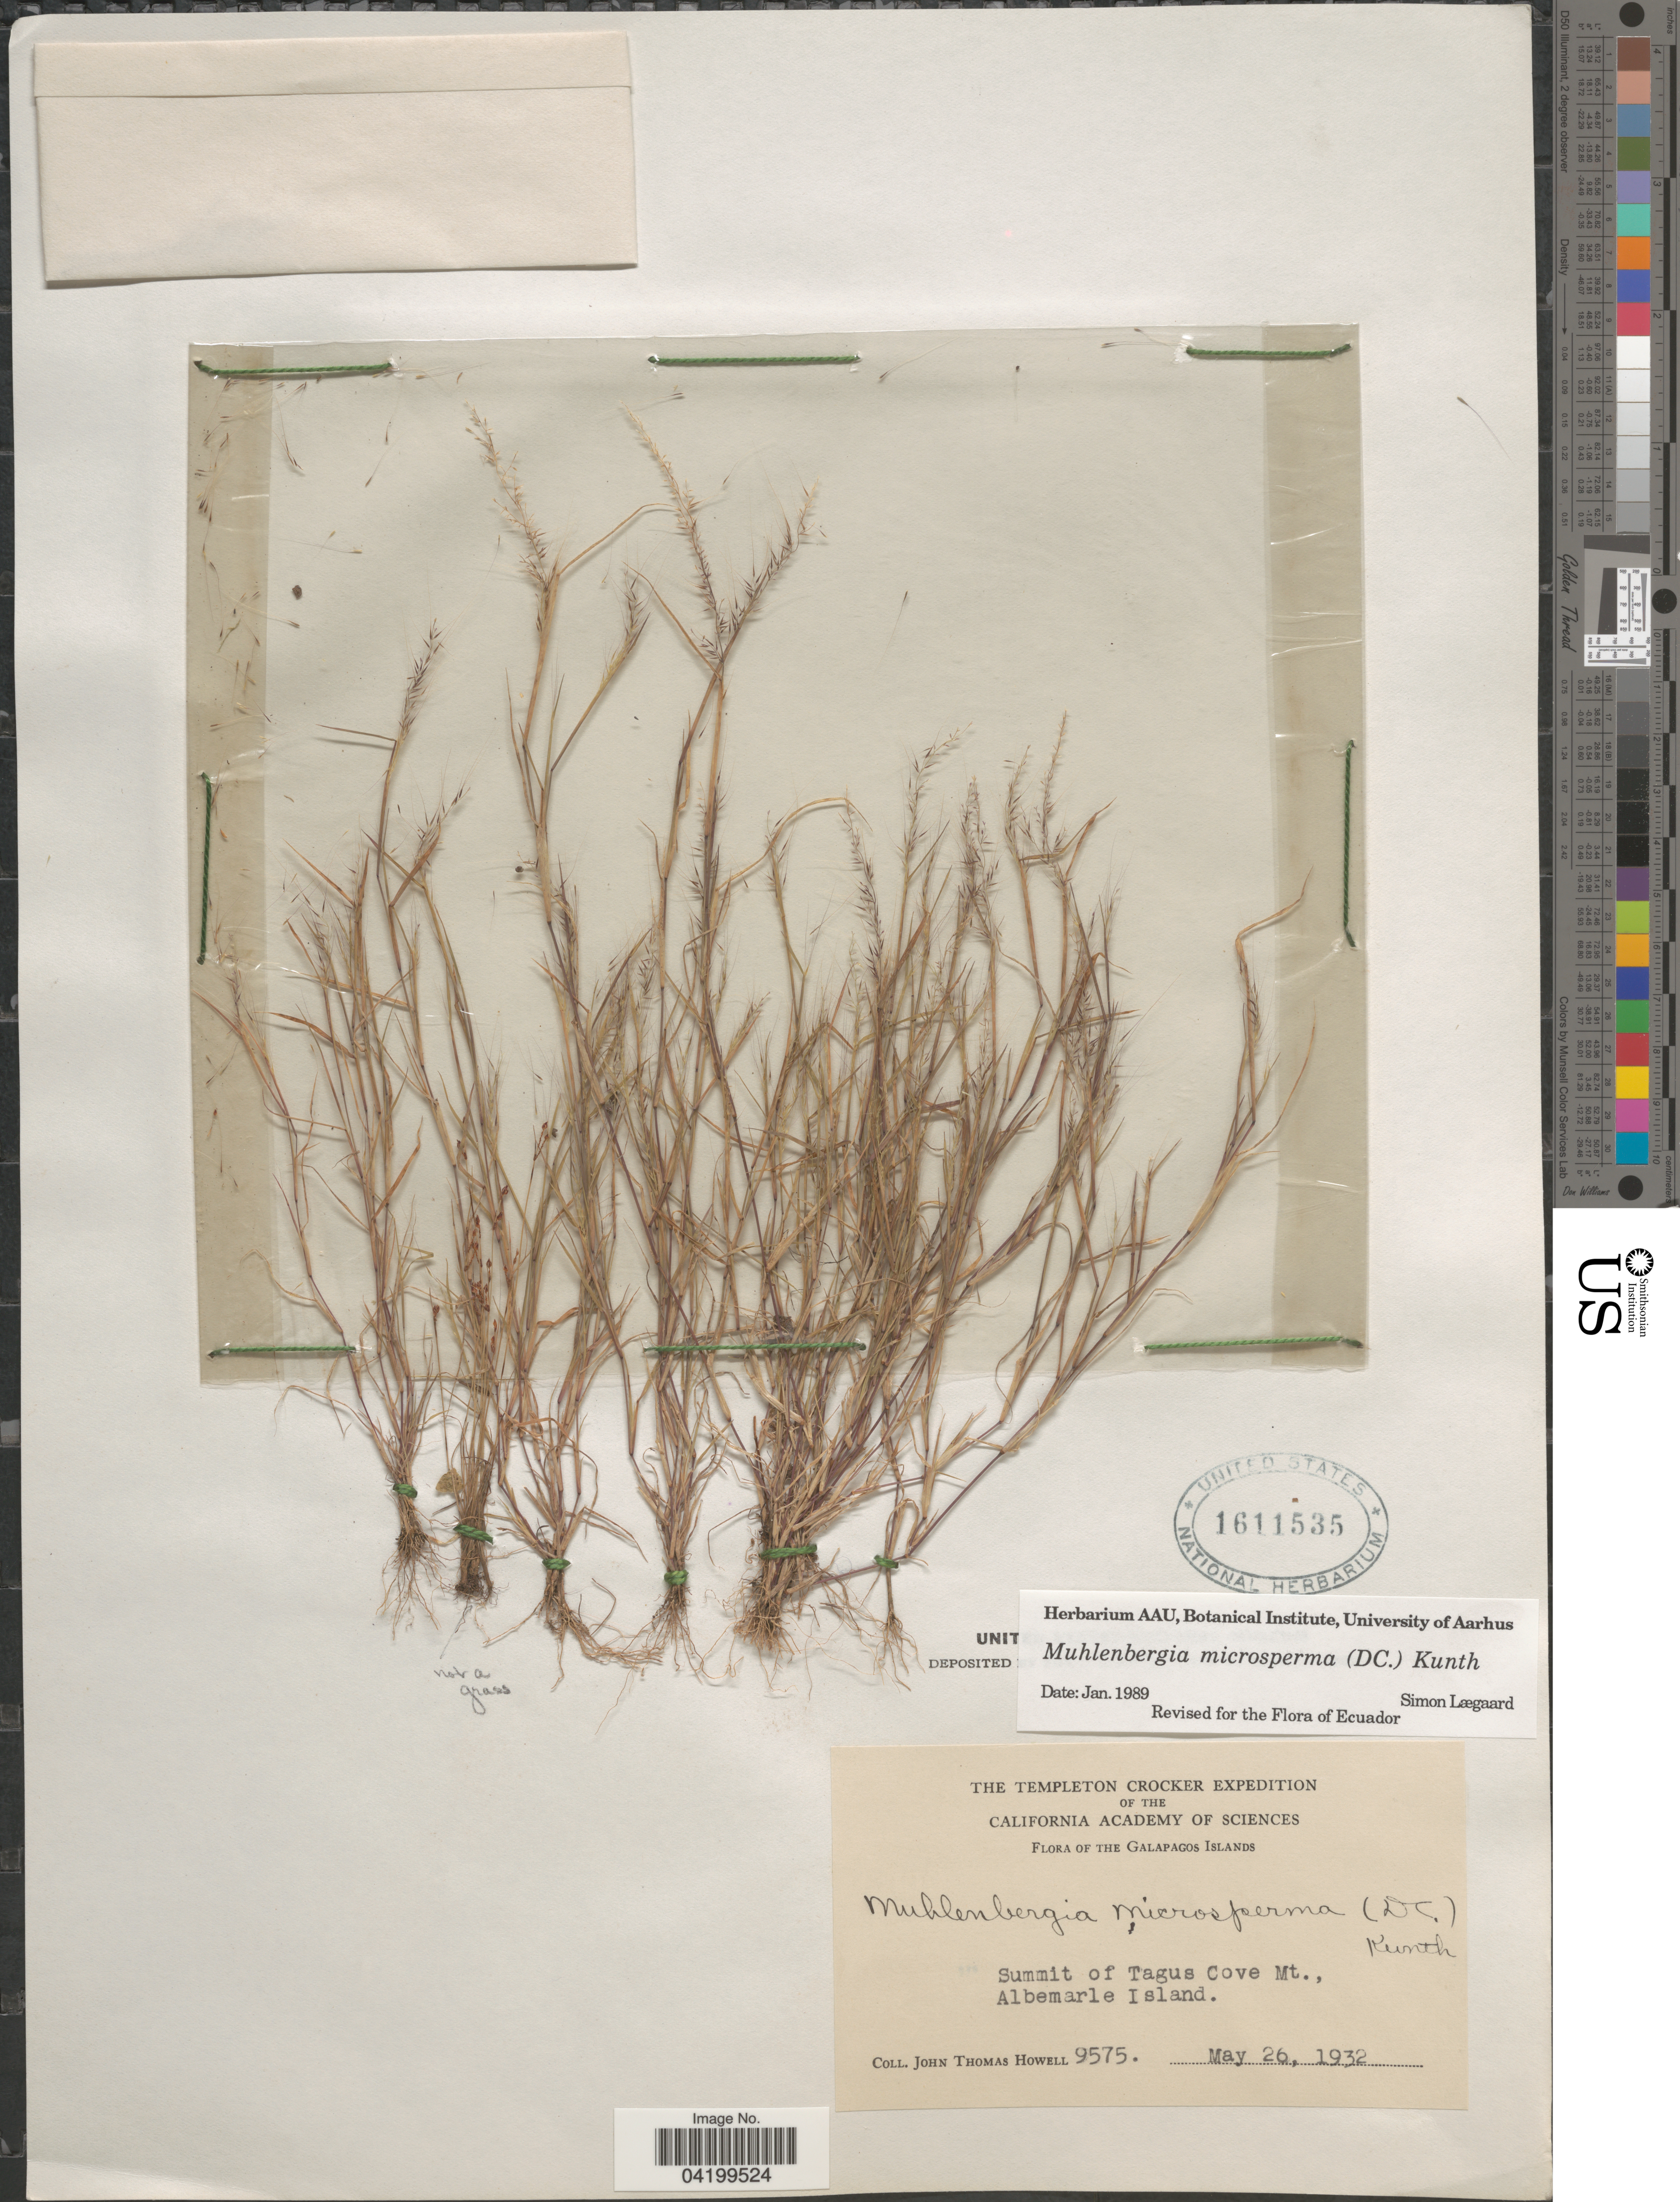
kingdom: Plantae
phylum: Tracheophyta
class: Liliopsida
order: Poales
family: Poaceae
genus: Muhlenbergia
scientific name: Muhlenbergia microsperma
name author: (DC.) Kunth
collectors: J. T. Howell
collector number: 9575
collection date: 1932-05-26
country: Ecuador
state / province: Colón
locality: The Templeton Crocker Expedition. The Galapagos Islands. Summit of Tagus Cove Mt., Albemarle Island.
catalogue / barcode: US 1611535